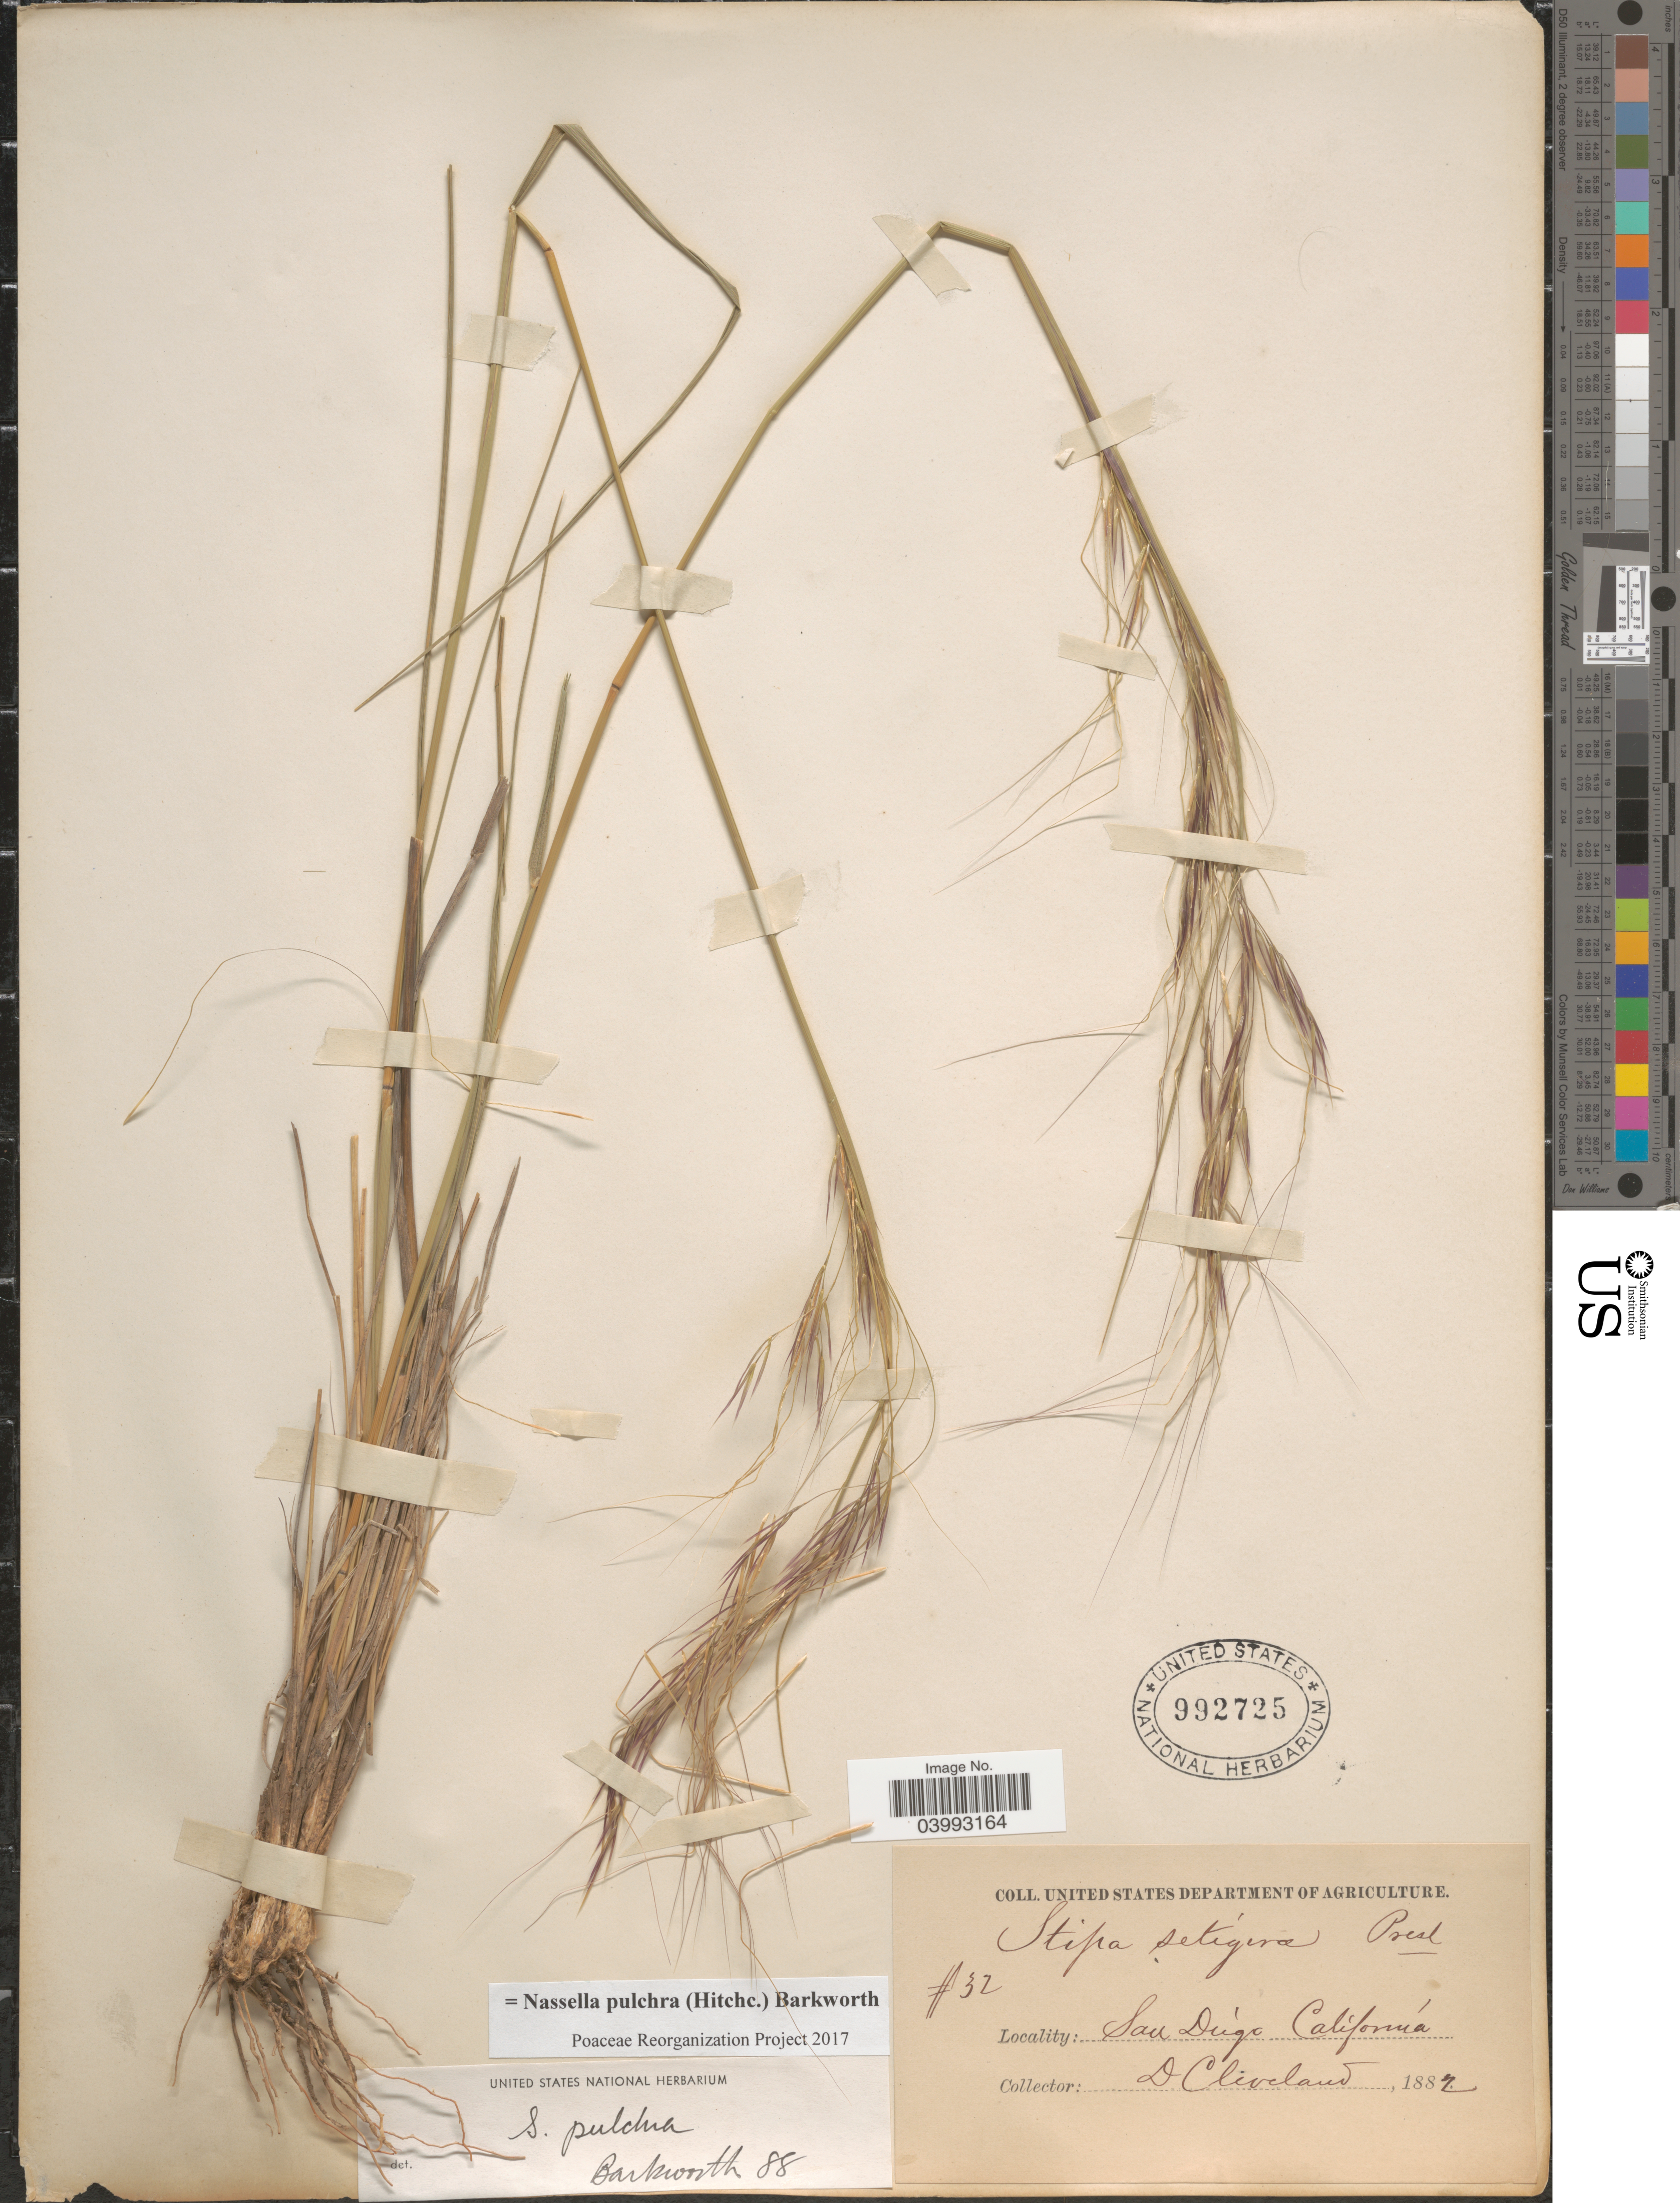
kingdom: Plantae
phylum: Tracheophyta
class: Liliopsida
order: Poales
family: Poaceae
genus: Nassella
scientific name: Nassella pulchra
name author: (Hitchc.) Barkworth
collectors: D. Cleveland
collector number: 32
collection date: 1882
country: United States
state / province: California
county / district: San Diego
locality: San Diego.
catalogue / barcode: US 992725